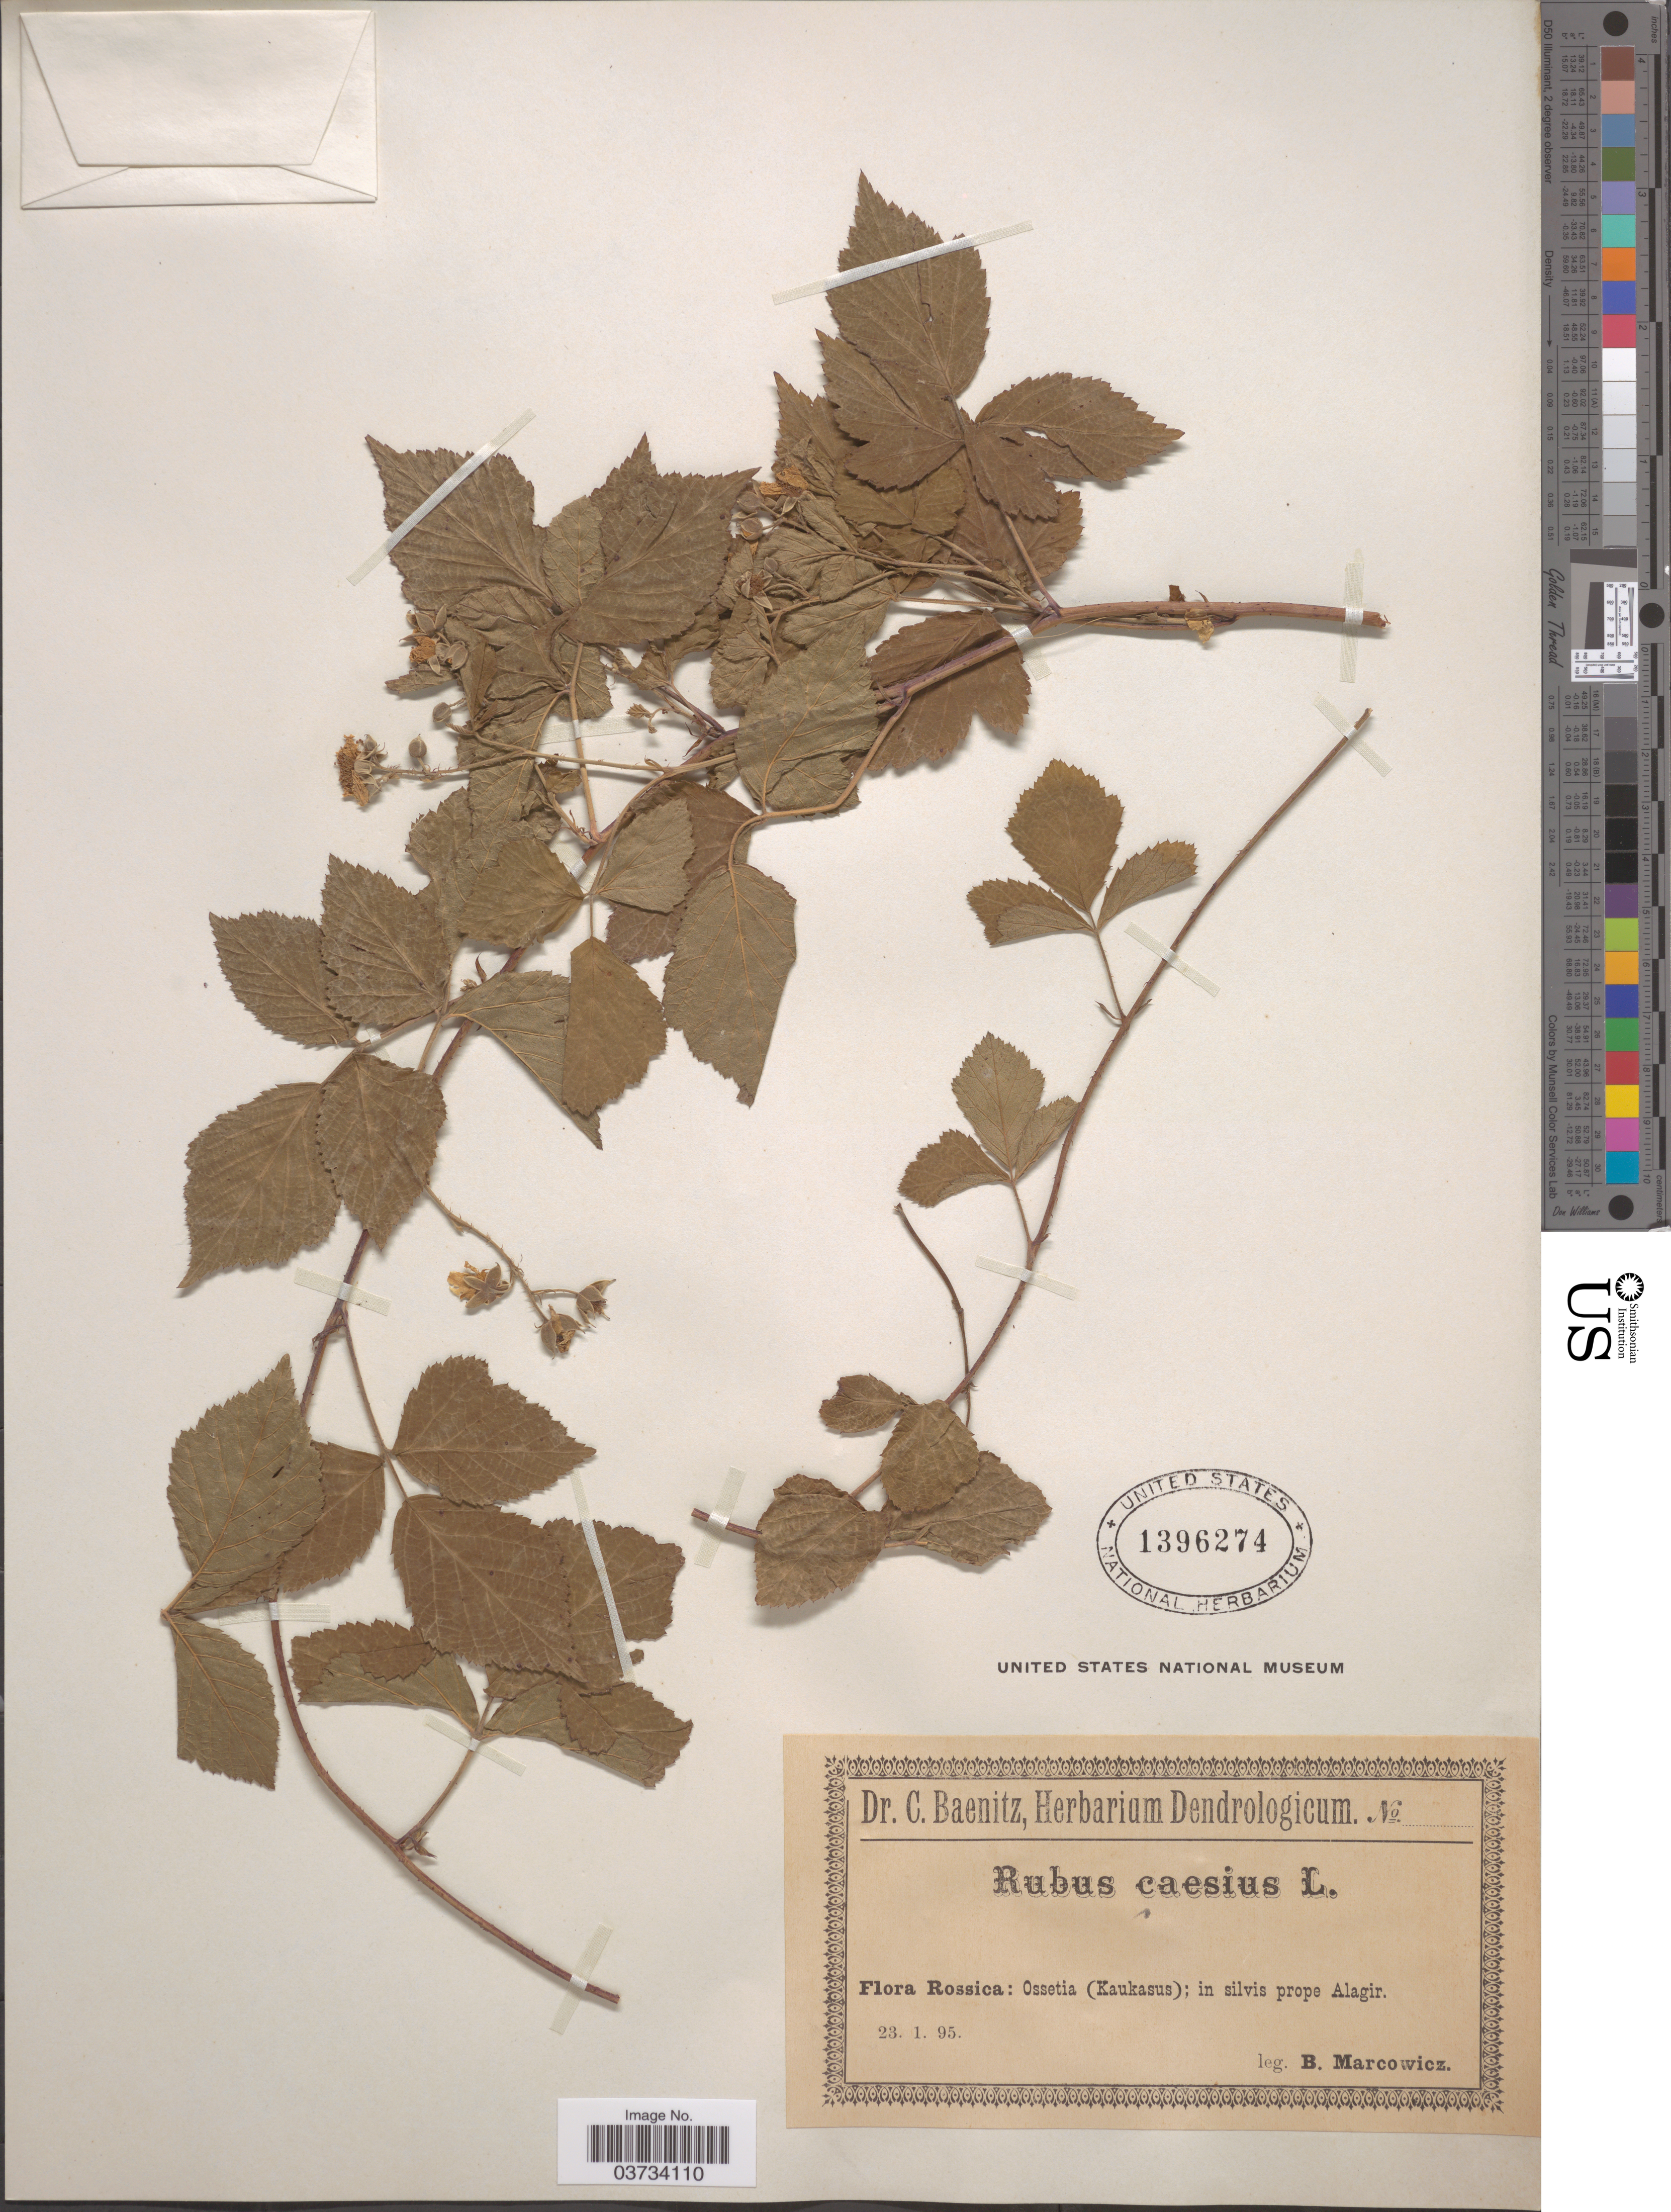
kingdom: Plantae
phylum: Tracheophyta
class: Magnoliopsida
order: Rosales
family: Rosaceae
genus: Rubus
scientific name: Rubus caesius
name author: L.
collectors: B. Marcowicz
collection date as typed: Transcribed d/m/y: 23/1/95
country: Georgia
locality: Rossica: Ossetia (Kaukasus); in silvis prope Alagir.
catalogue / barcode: US 1396274